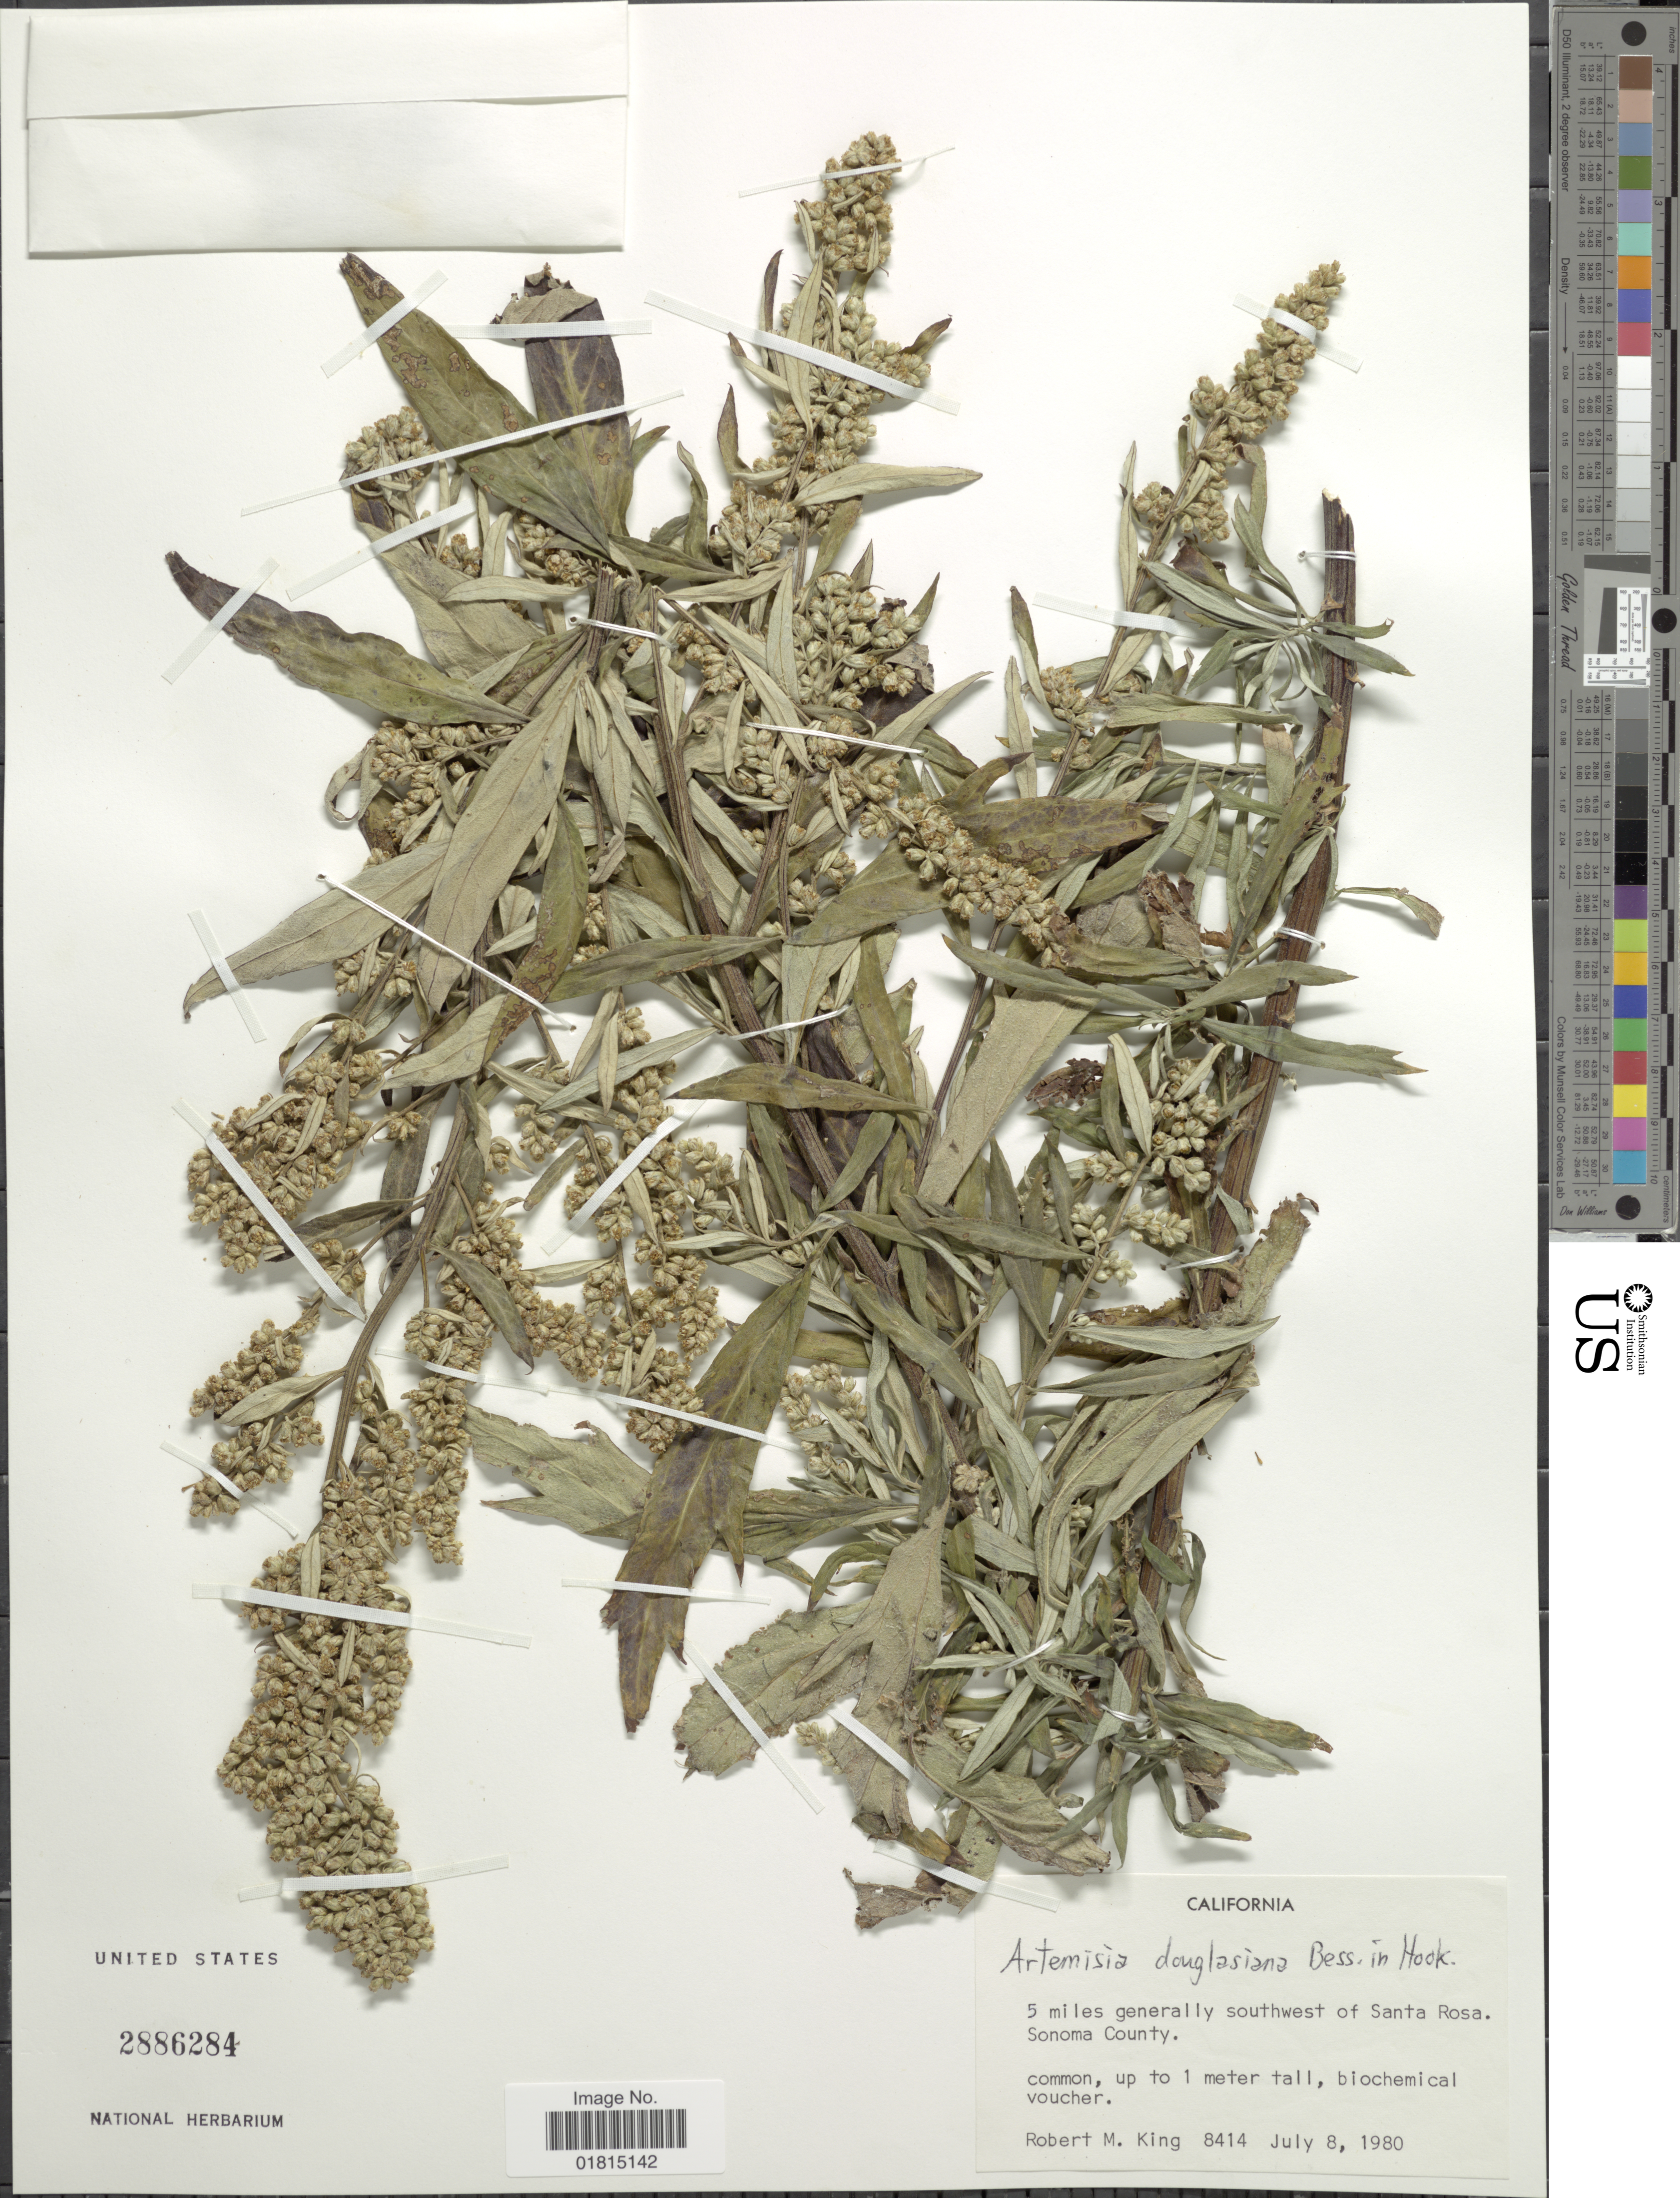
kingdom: Plantae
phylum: Tracheophyta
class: Magnoliopsida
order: Asterales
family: Asteraceae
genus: Artemisia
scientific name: Artemisia douglasiana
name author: Besser ex Hook.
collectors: R. M. King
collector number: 8414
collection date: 1980-07-08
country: United States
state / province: California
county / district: Sonoma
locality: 5 miles generally southwest of Santa Rosa, Sonoma County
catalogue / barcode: US 2886284